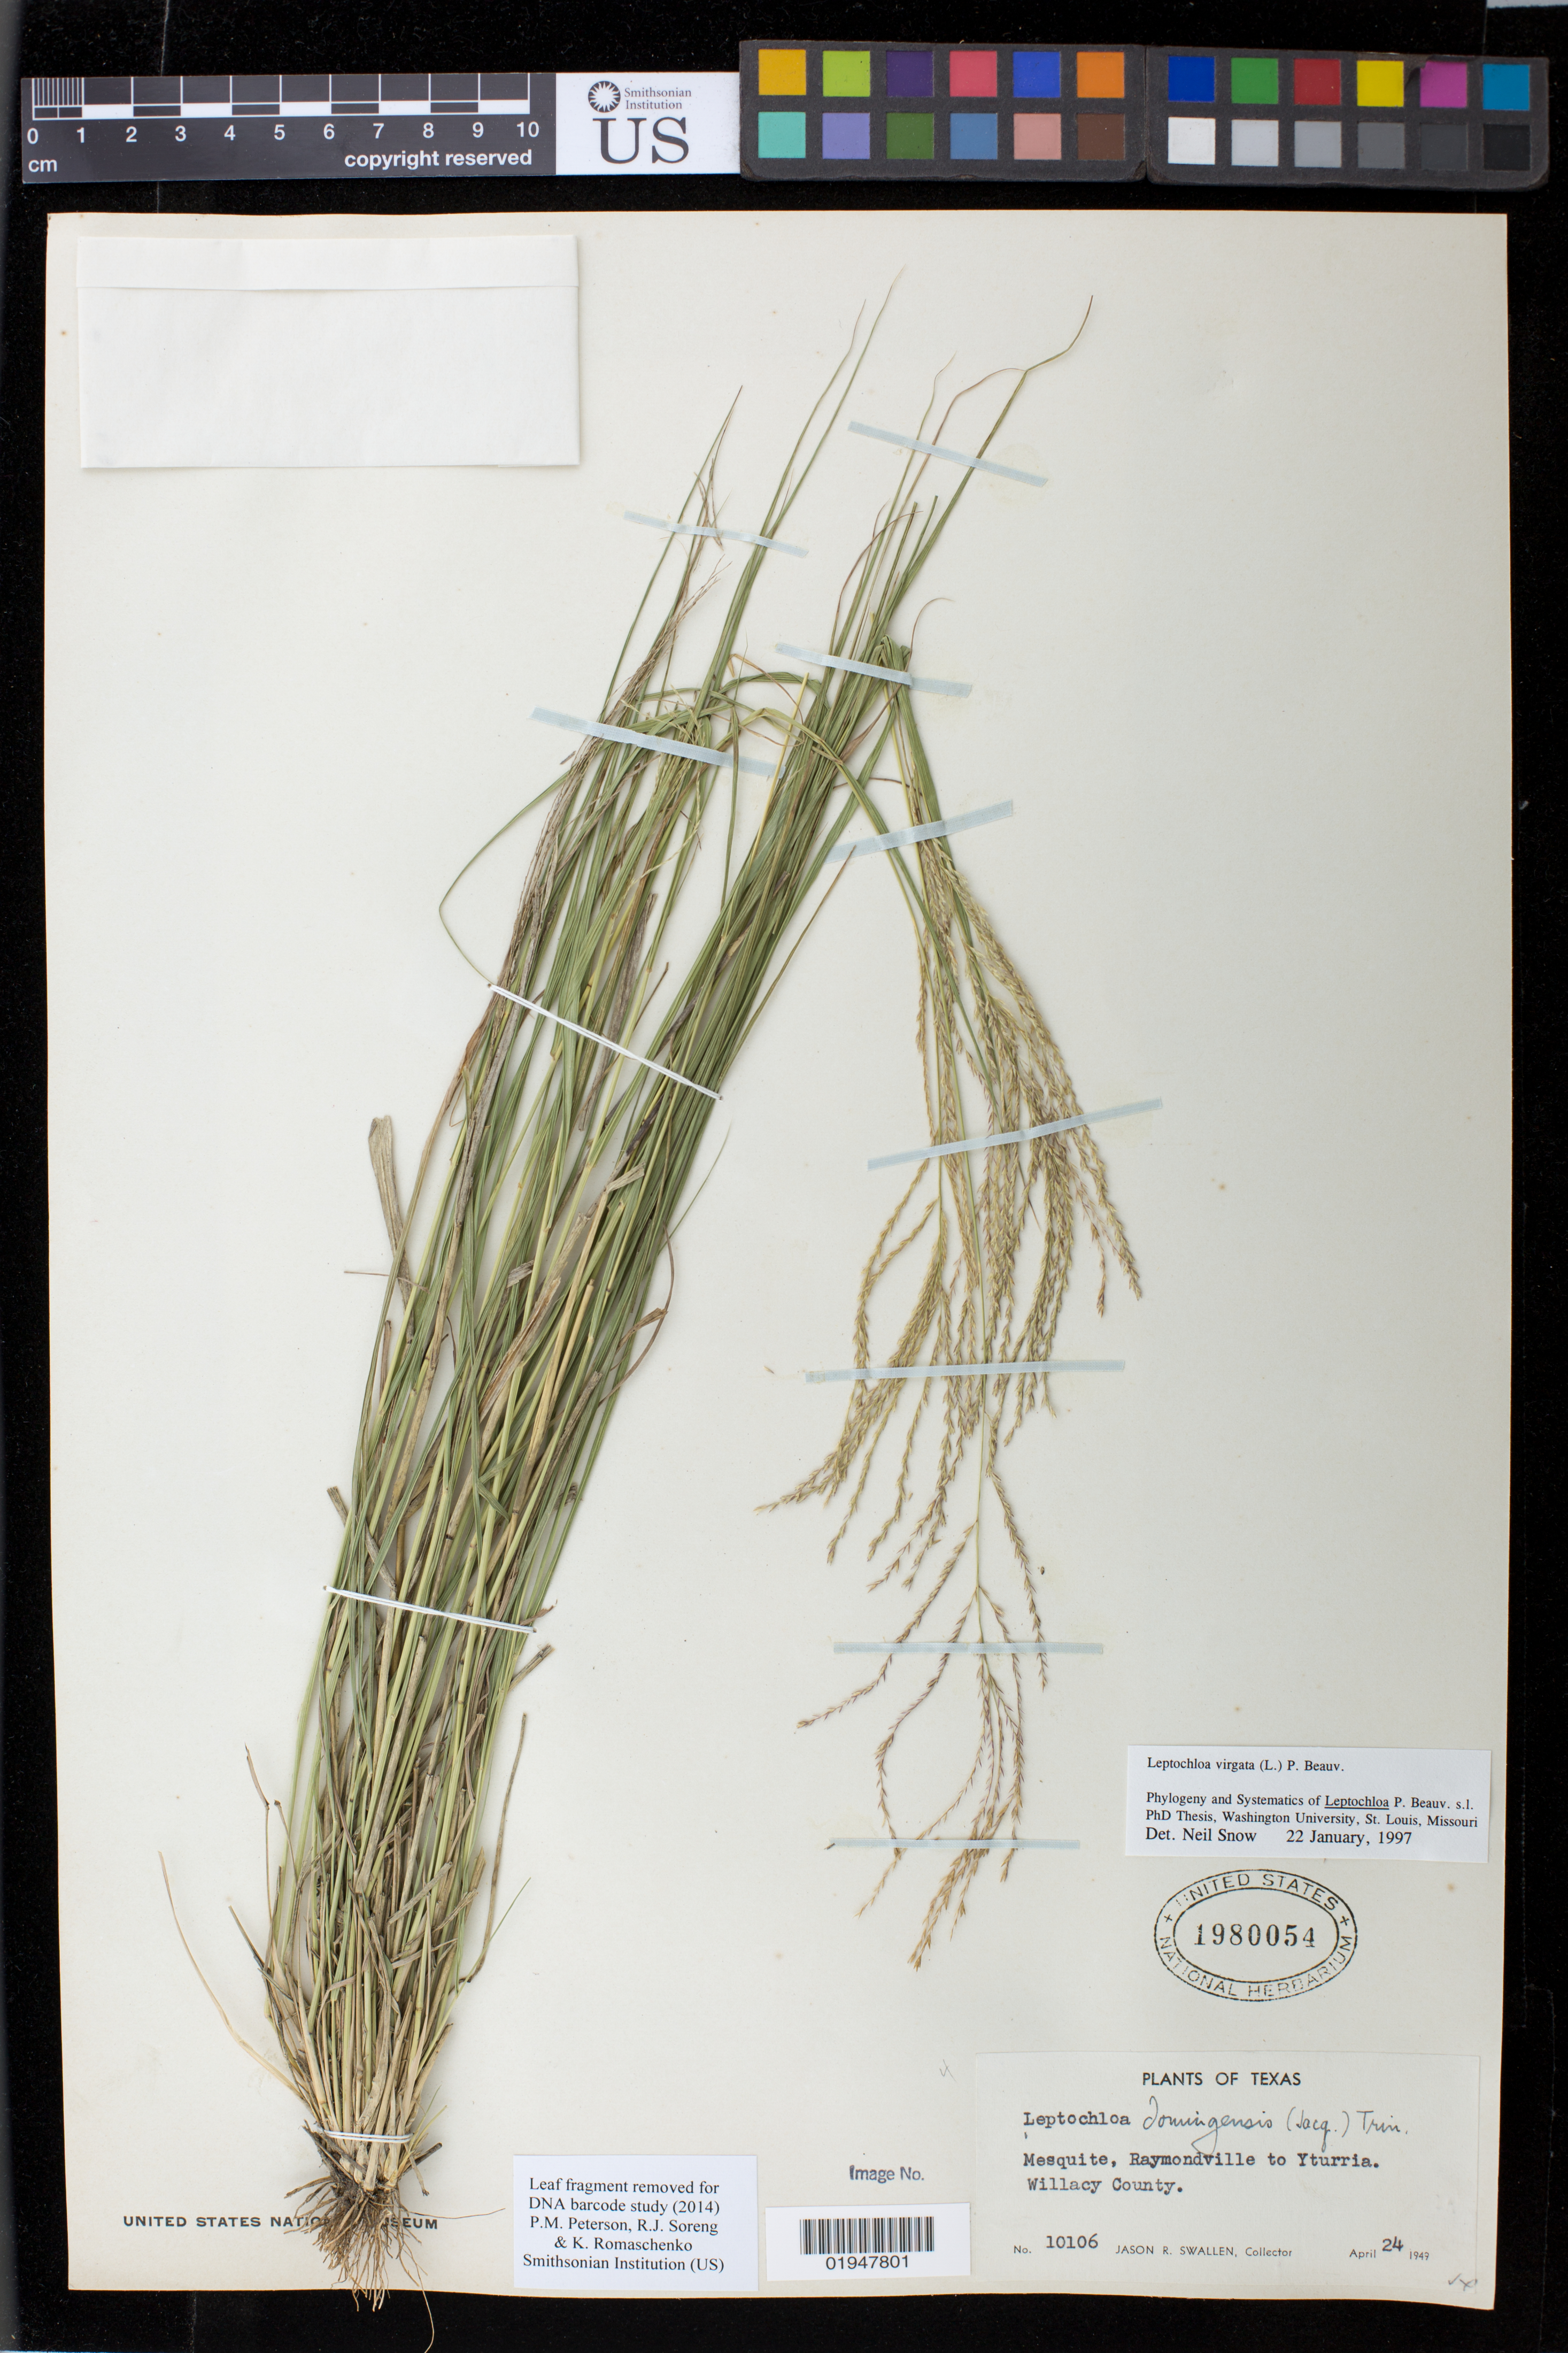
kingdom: Plantae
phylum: Tracheophyta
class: Liliopsida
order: Poales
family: Poaceae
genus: Leptochloa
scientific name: Leptochloa virgata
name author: (L.) P. Beauv.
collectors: J. R. Swallen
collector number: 10106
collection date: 1949-04-24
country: United States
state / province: Texas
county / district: Willacy County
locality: Raymondville to Yturria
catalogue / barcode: US 1980054